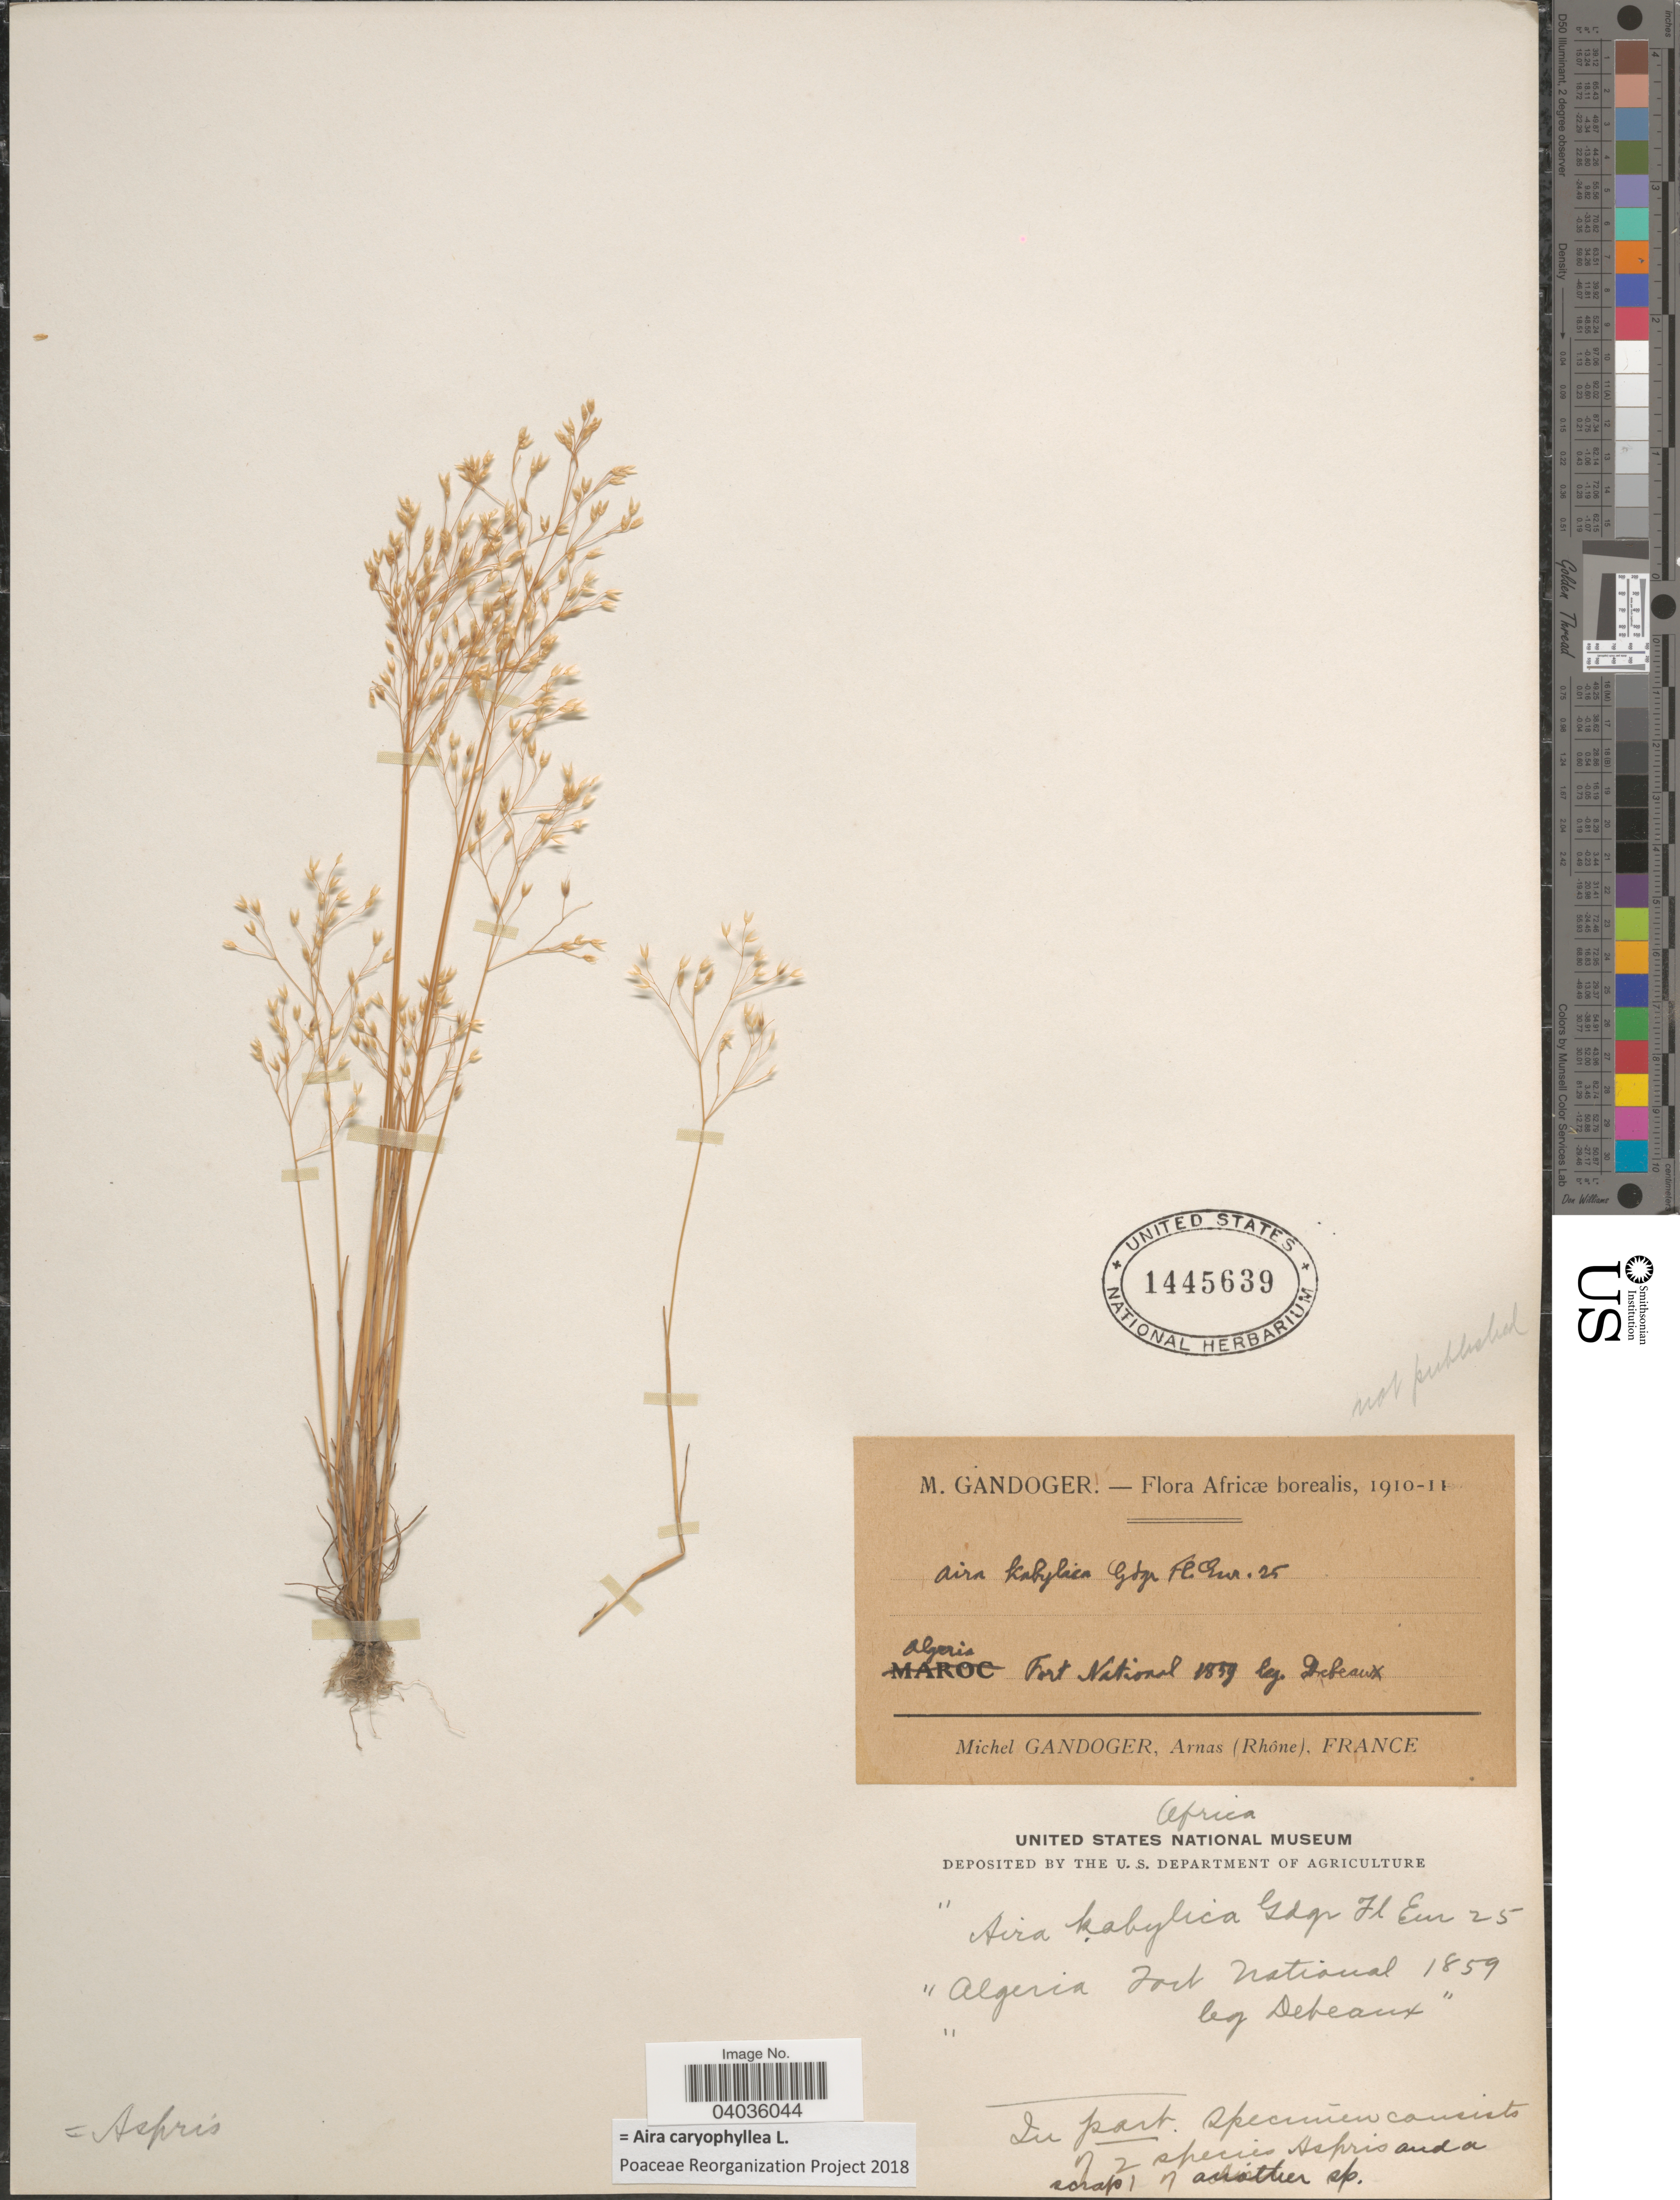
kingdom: Plantae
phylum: Tracheophyta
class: Liliopsida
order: Poales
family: Poaceae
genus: Aira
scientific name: Aira caryophyllea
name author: L.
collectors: -. Debeaux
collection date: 1859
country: Algeria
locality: Africae borealis. Fort National.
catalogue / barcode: US 1445639